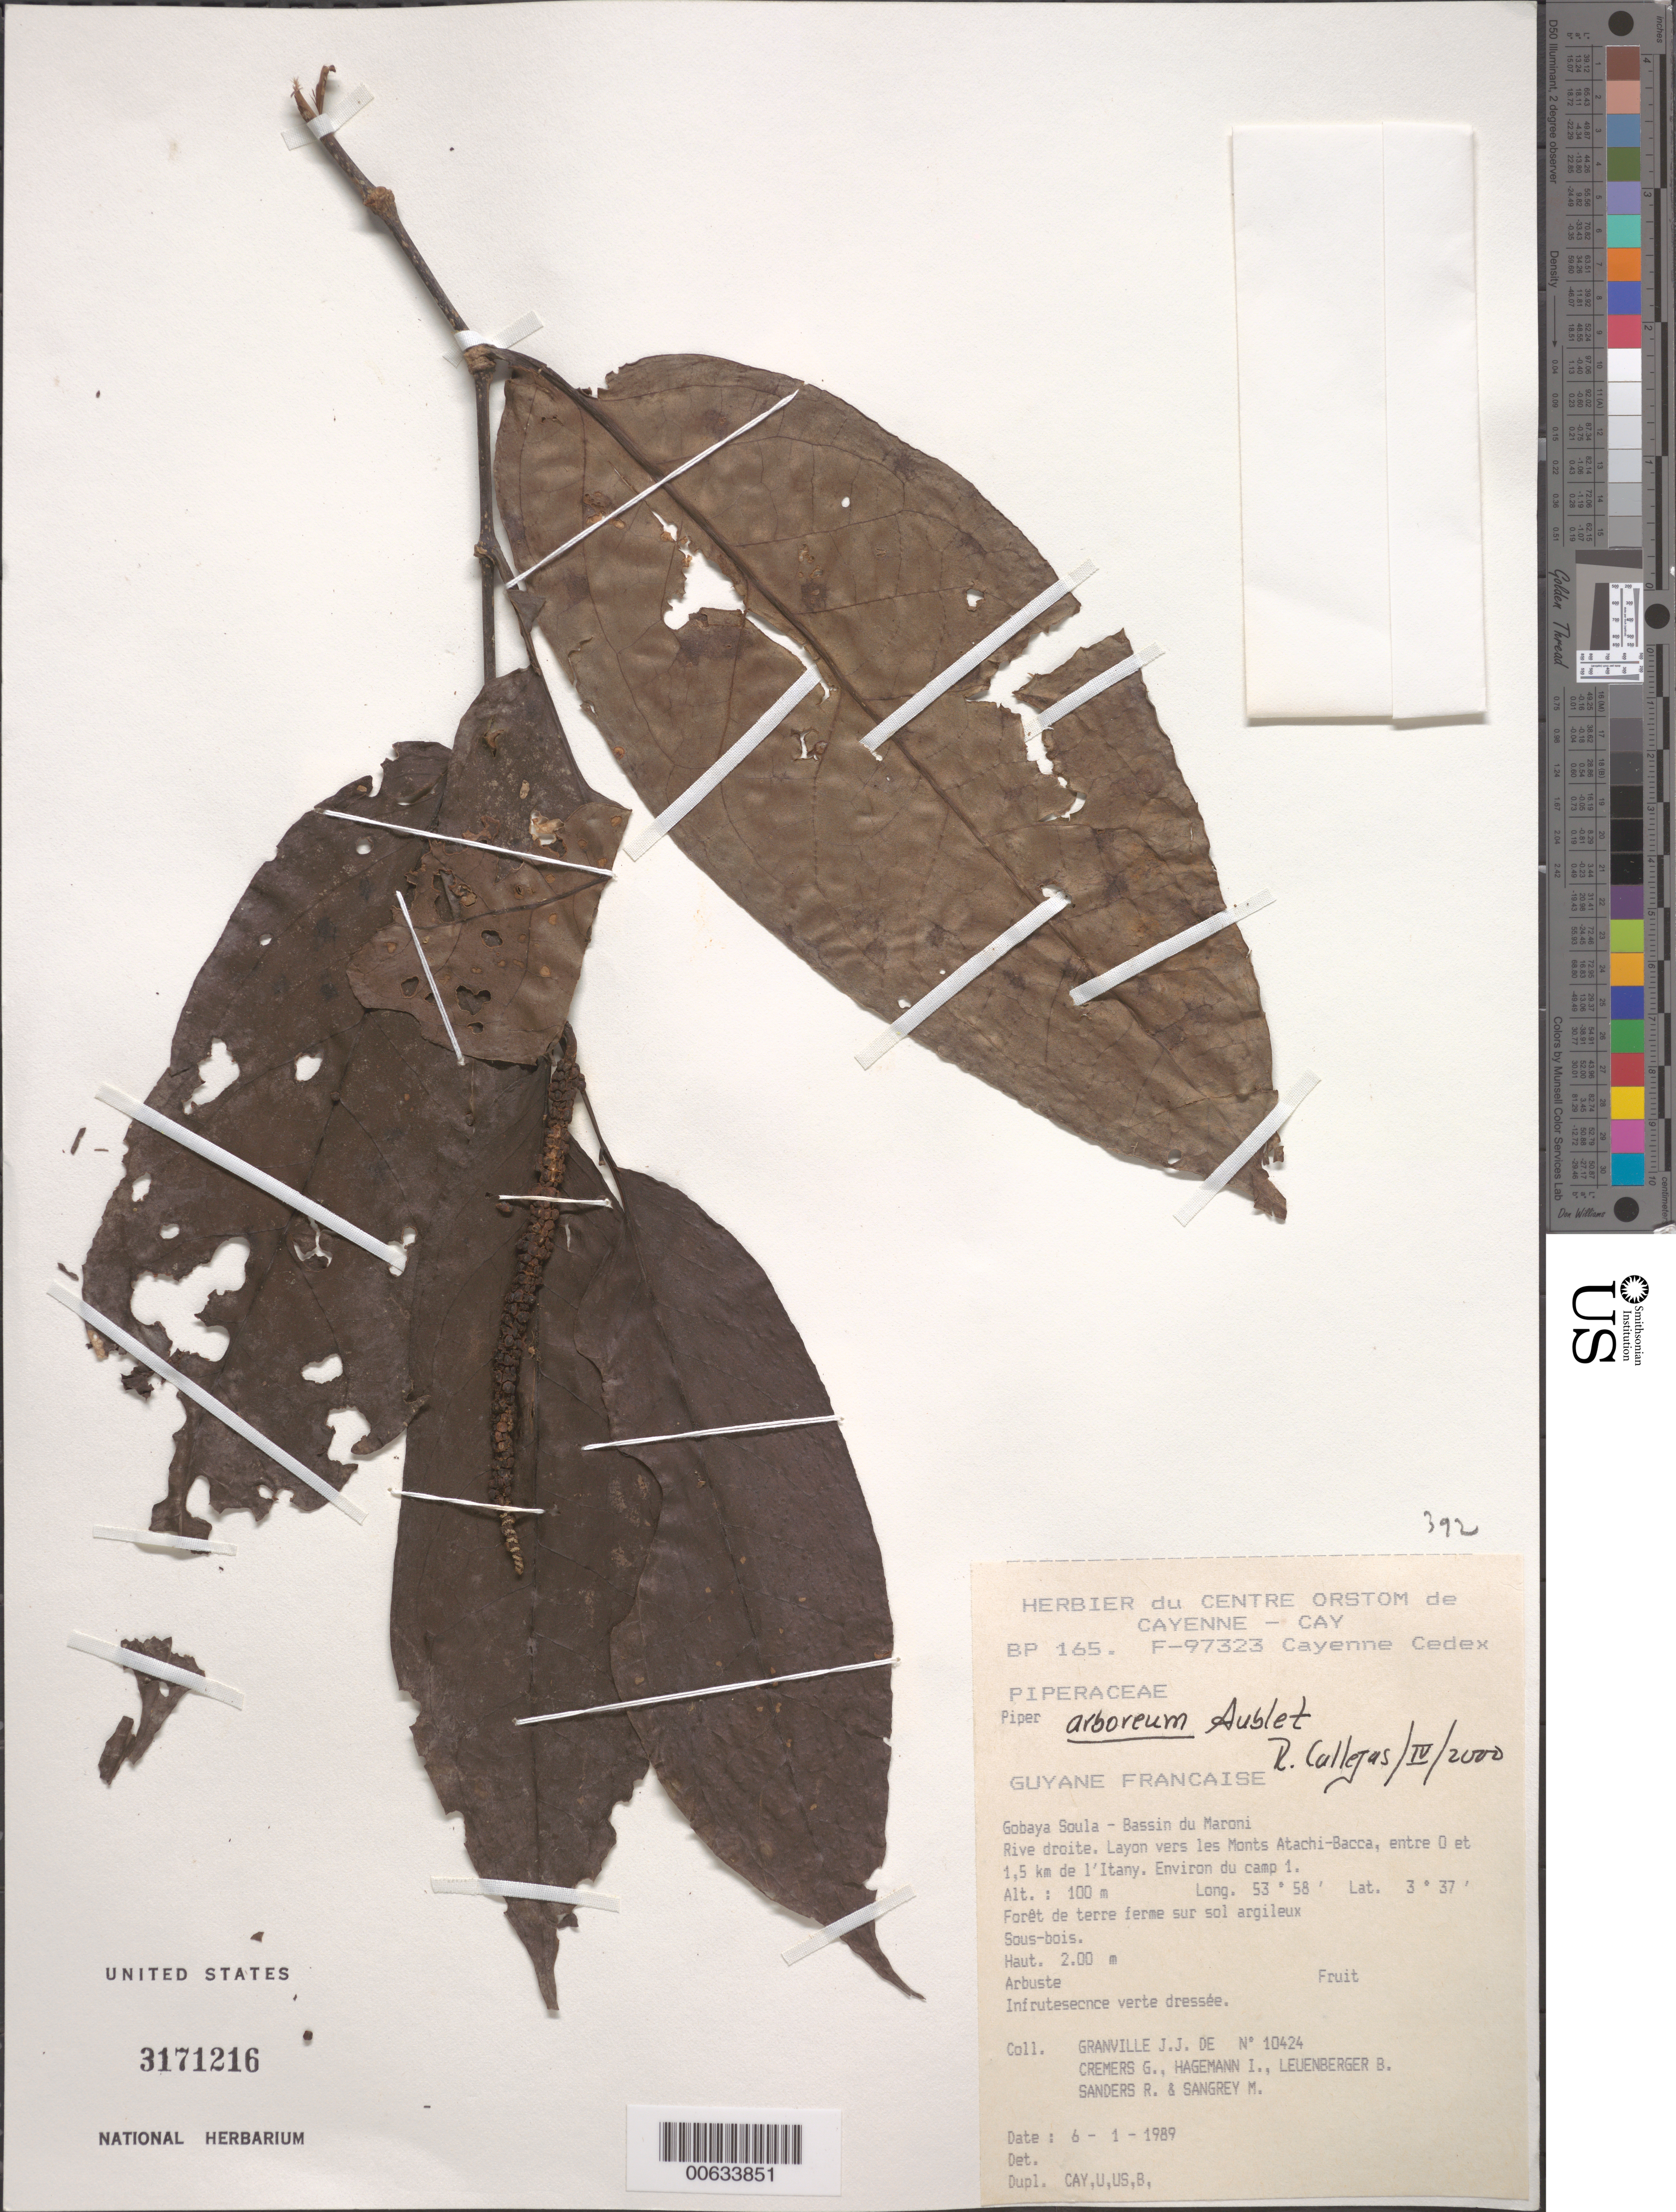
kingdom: Plantae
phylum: Tracheophyta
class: Magnoliopsida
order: Piperales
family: Piperaceae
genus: Piper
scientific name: Piper arboreum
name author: Aubl.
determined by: Callejas, Ricardo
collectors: J.-J. de Granville, G. Cremers, J. Hagemann, B. E. Leuenberger & M. S. Sangrey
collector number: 10424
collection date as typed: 6-Jan-89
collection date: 1989-01-06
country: French Guiana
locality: Gobaya Soula, Bassin du Maroni, layon vers Monts Atachi-Bacca, rive droite, entre 0 et 1.5 km de l'Itany. Environ du camp 1.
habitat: Terra firma forest, clay soil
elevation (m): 100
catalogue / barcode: US 3171216